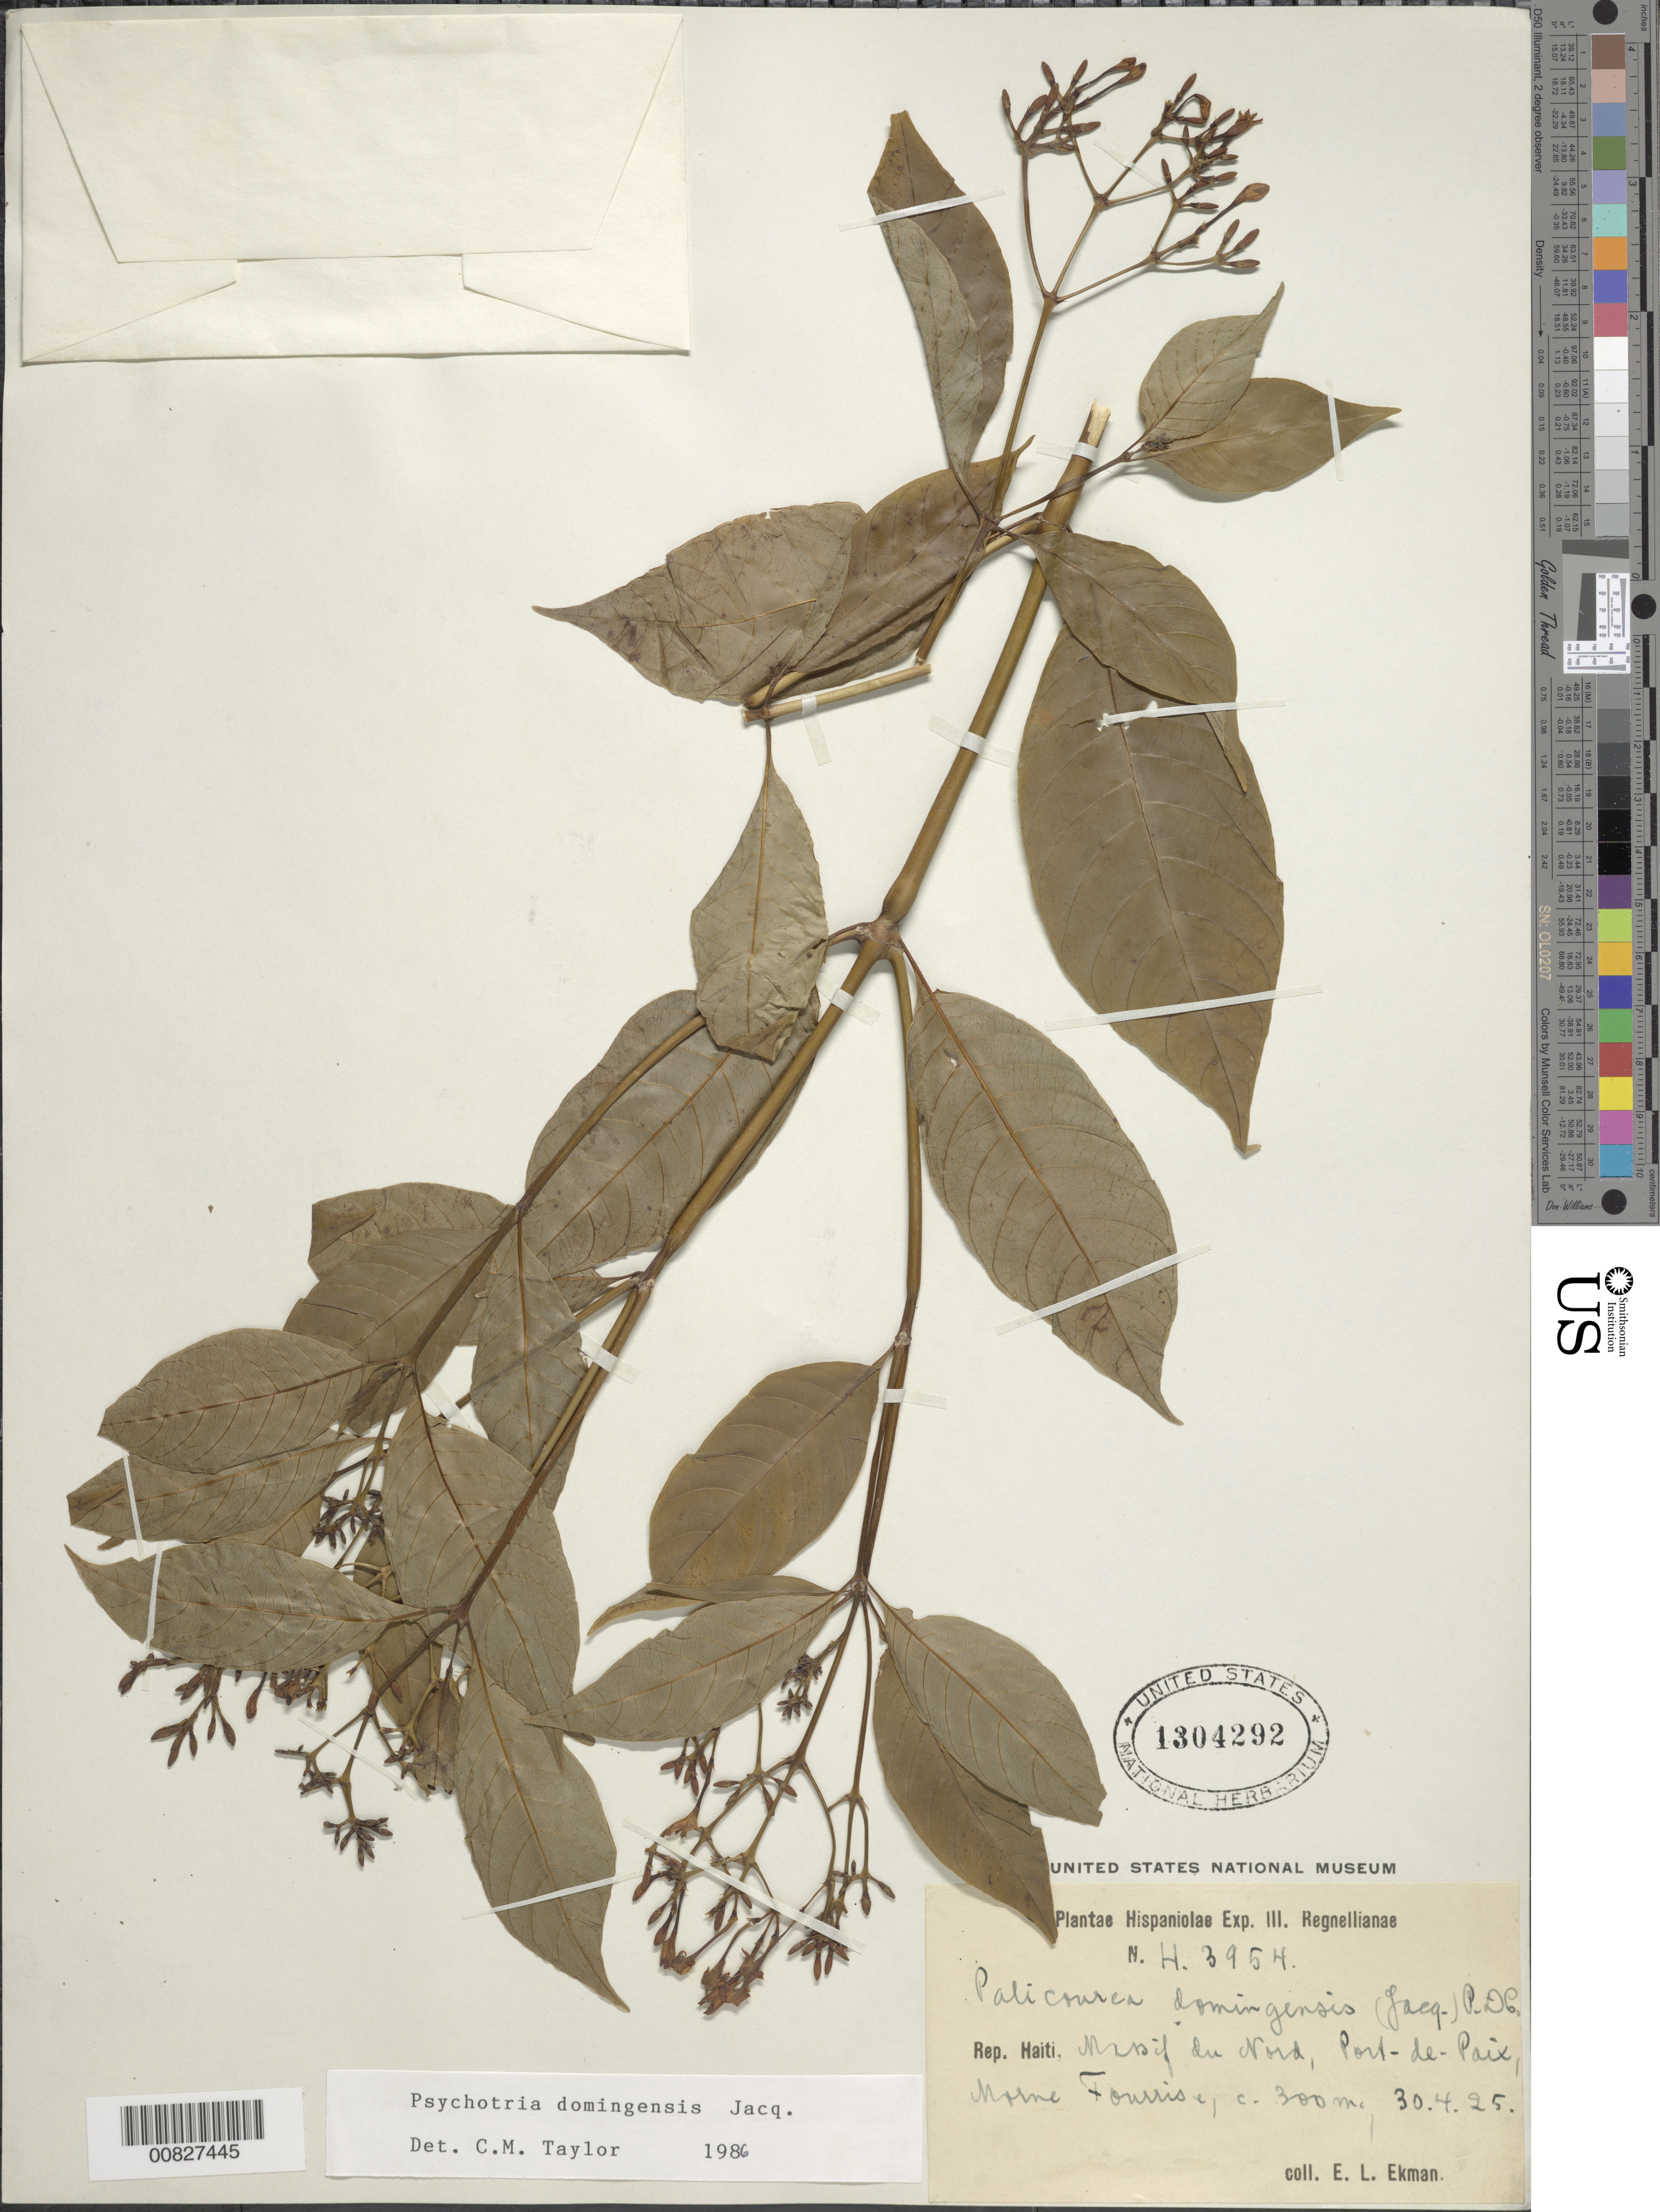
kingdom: Plantae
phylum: Tracheophyta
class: Magnoliopsida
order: Gentianales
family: Rubiaceae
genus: Psychotria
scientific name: Psychotria domingensis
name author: Jacq.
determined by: Taylor, Charlotte M.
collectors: E. L. Ekman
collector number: H 3954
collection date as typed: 30 Apr 1925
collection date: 1925-04-30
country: Haiti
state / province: Nord-Ouest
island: Hispaniola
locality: Massif du Nord, Port-de-Paix, Morne Fourrise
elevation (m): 300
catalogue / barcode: US 1304292